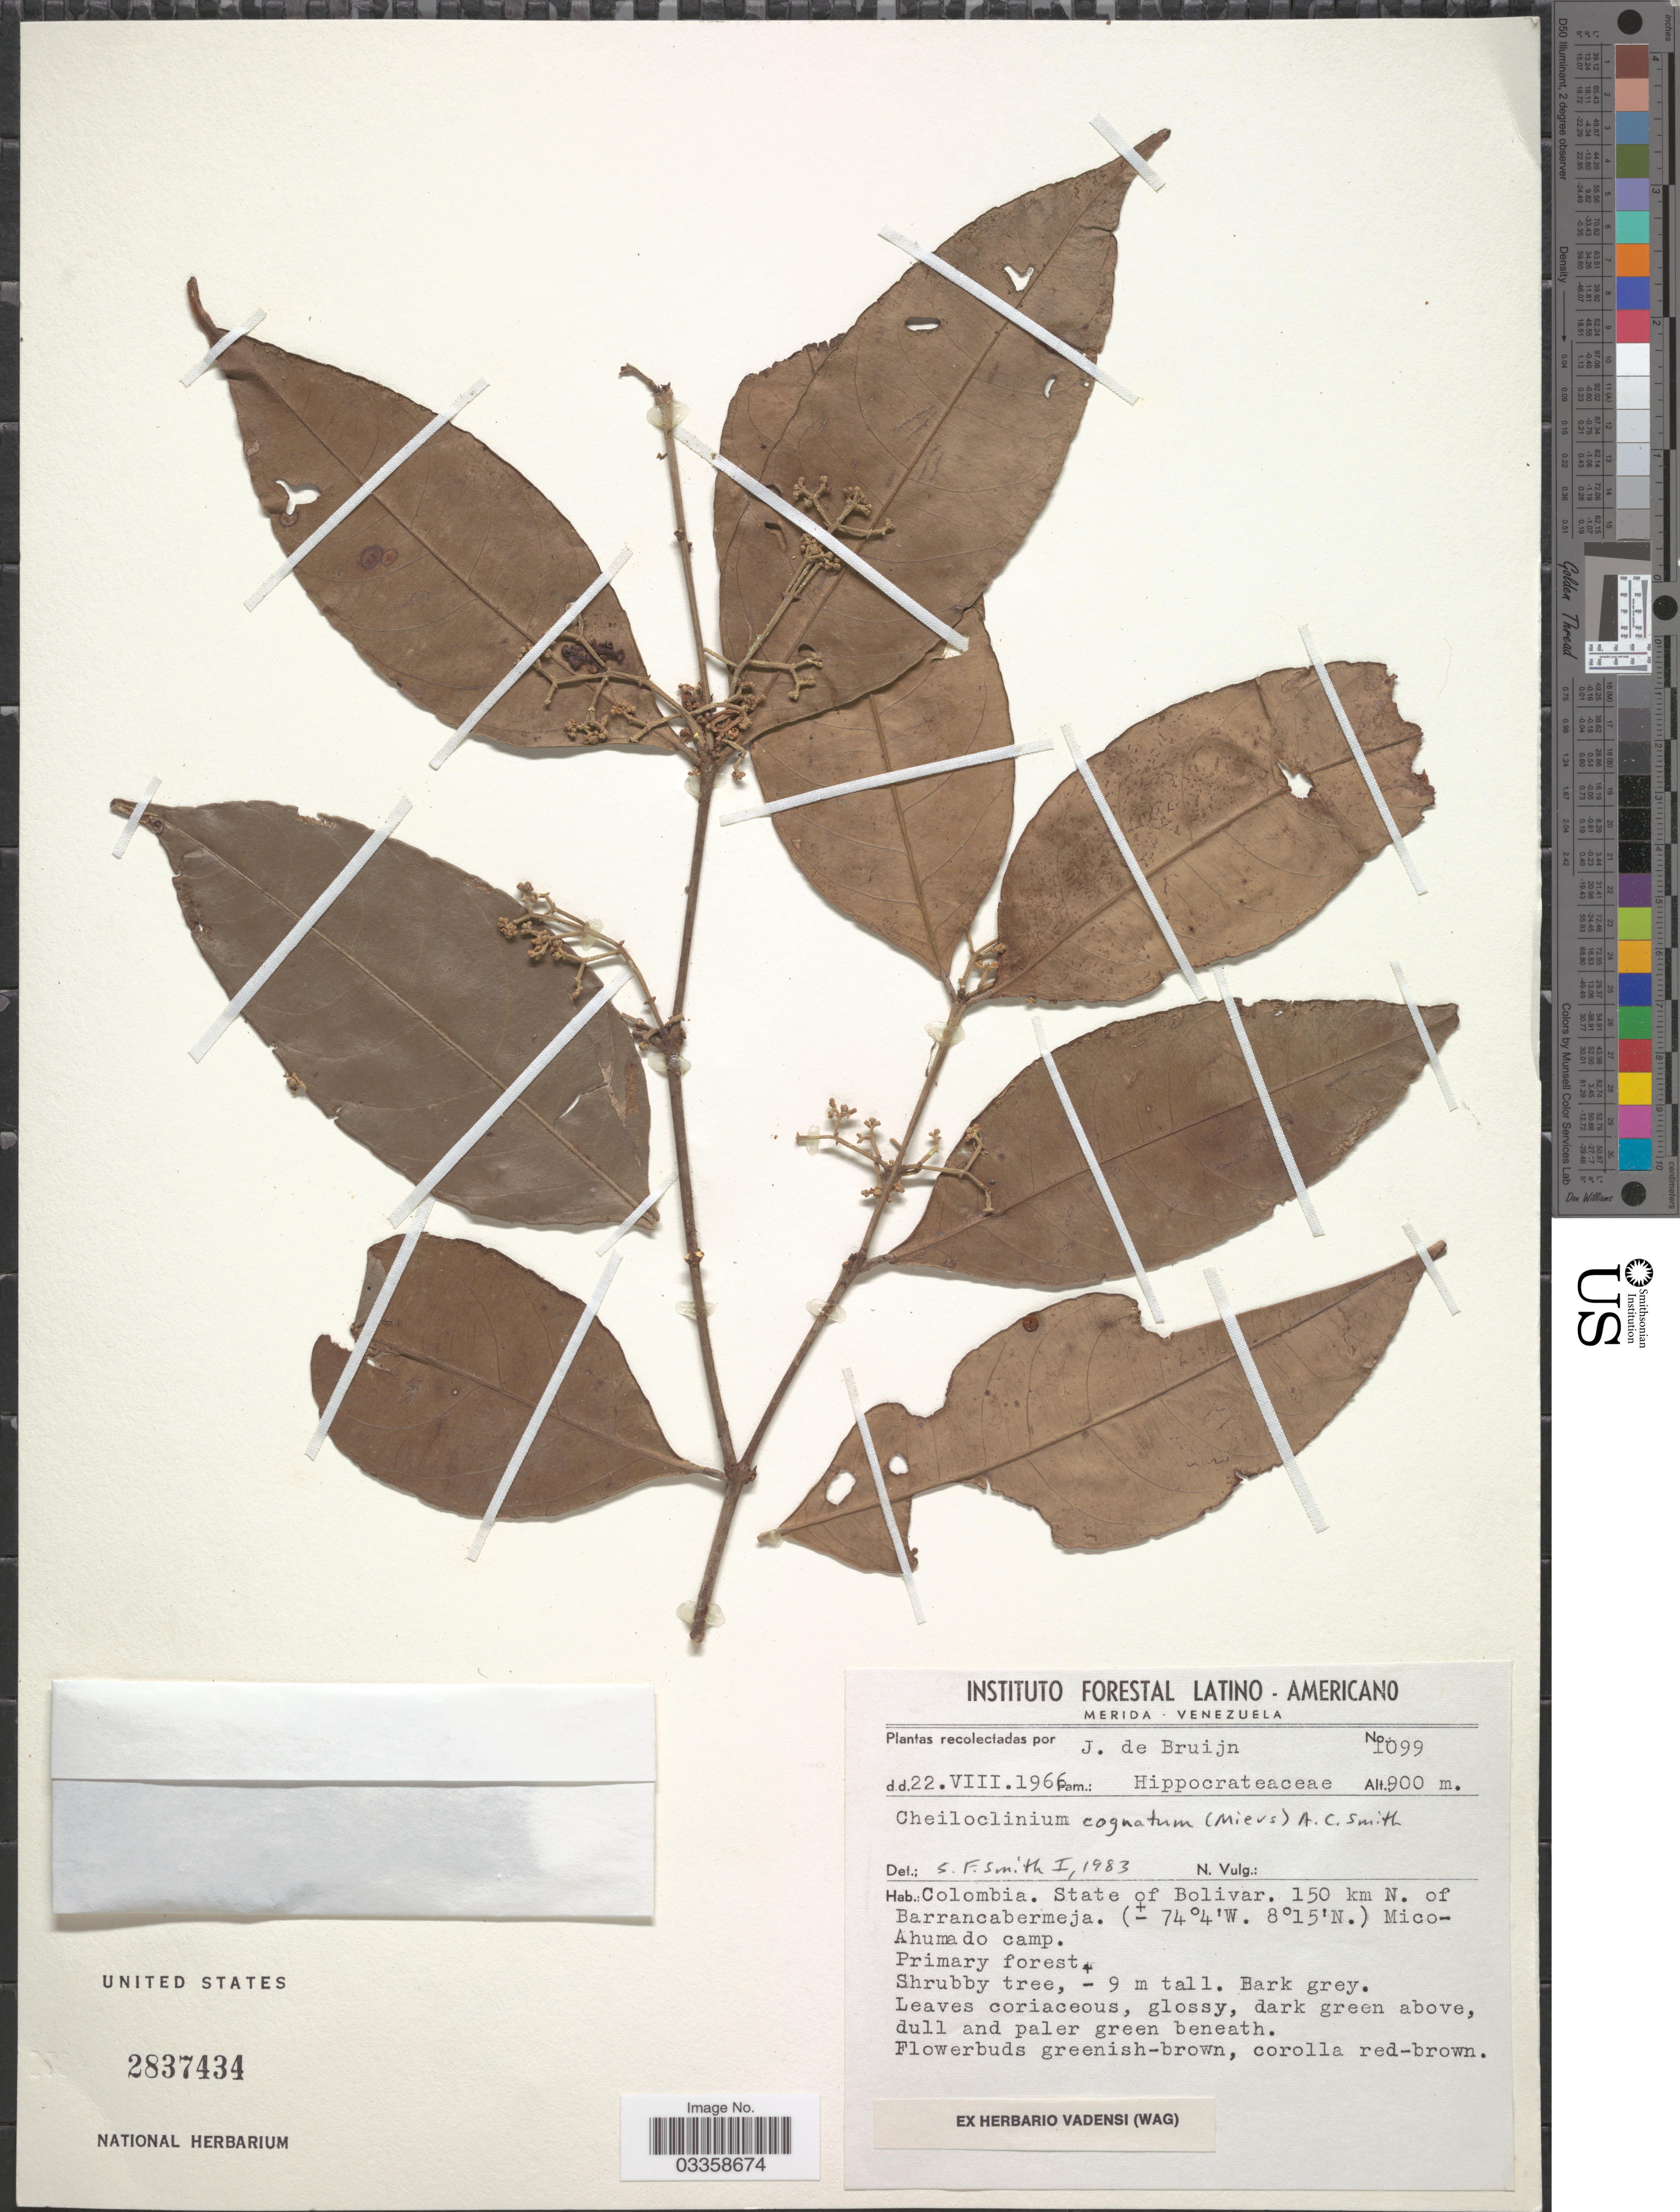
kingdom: Plantae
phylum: Tracheophyta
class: Magnoliopsida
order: Celastrales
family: Celastraceae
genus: Cheiloclinium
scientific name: Cheiloclinium cognatum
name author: (Miers) A.C. Sm.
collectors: J. Bruijn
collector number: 1099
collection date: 1966-08-22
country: Colombia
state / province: Bolívar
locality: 150 km N. of Barrancabermeja. Mico - Ahumado camp.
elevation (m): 900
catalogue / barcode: US 2837434